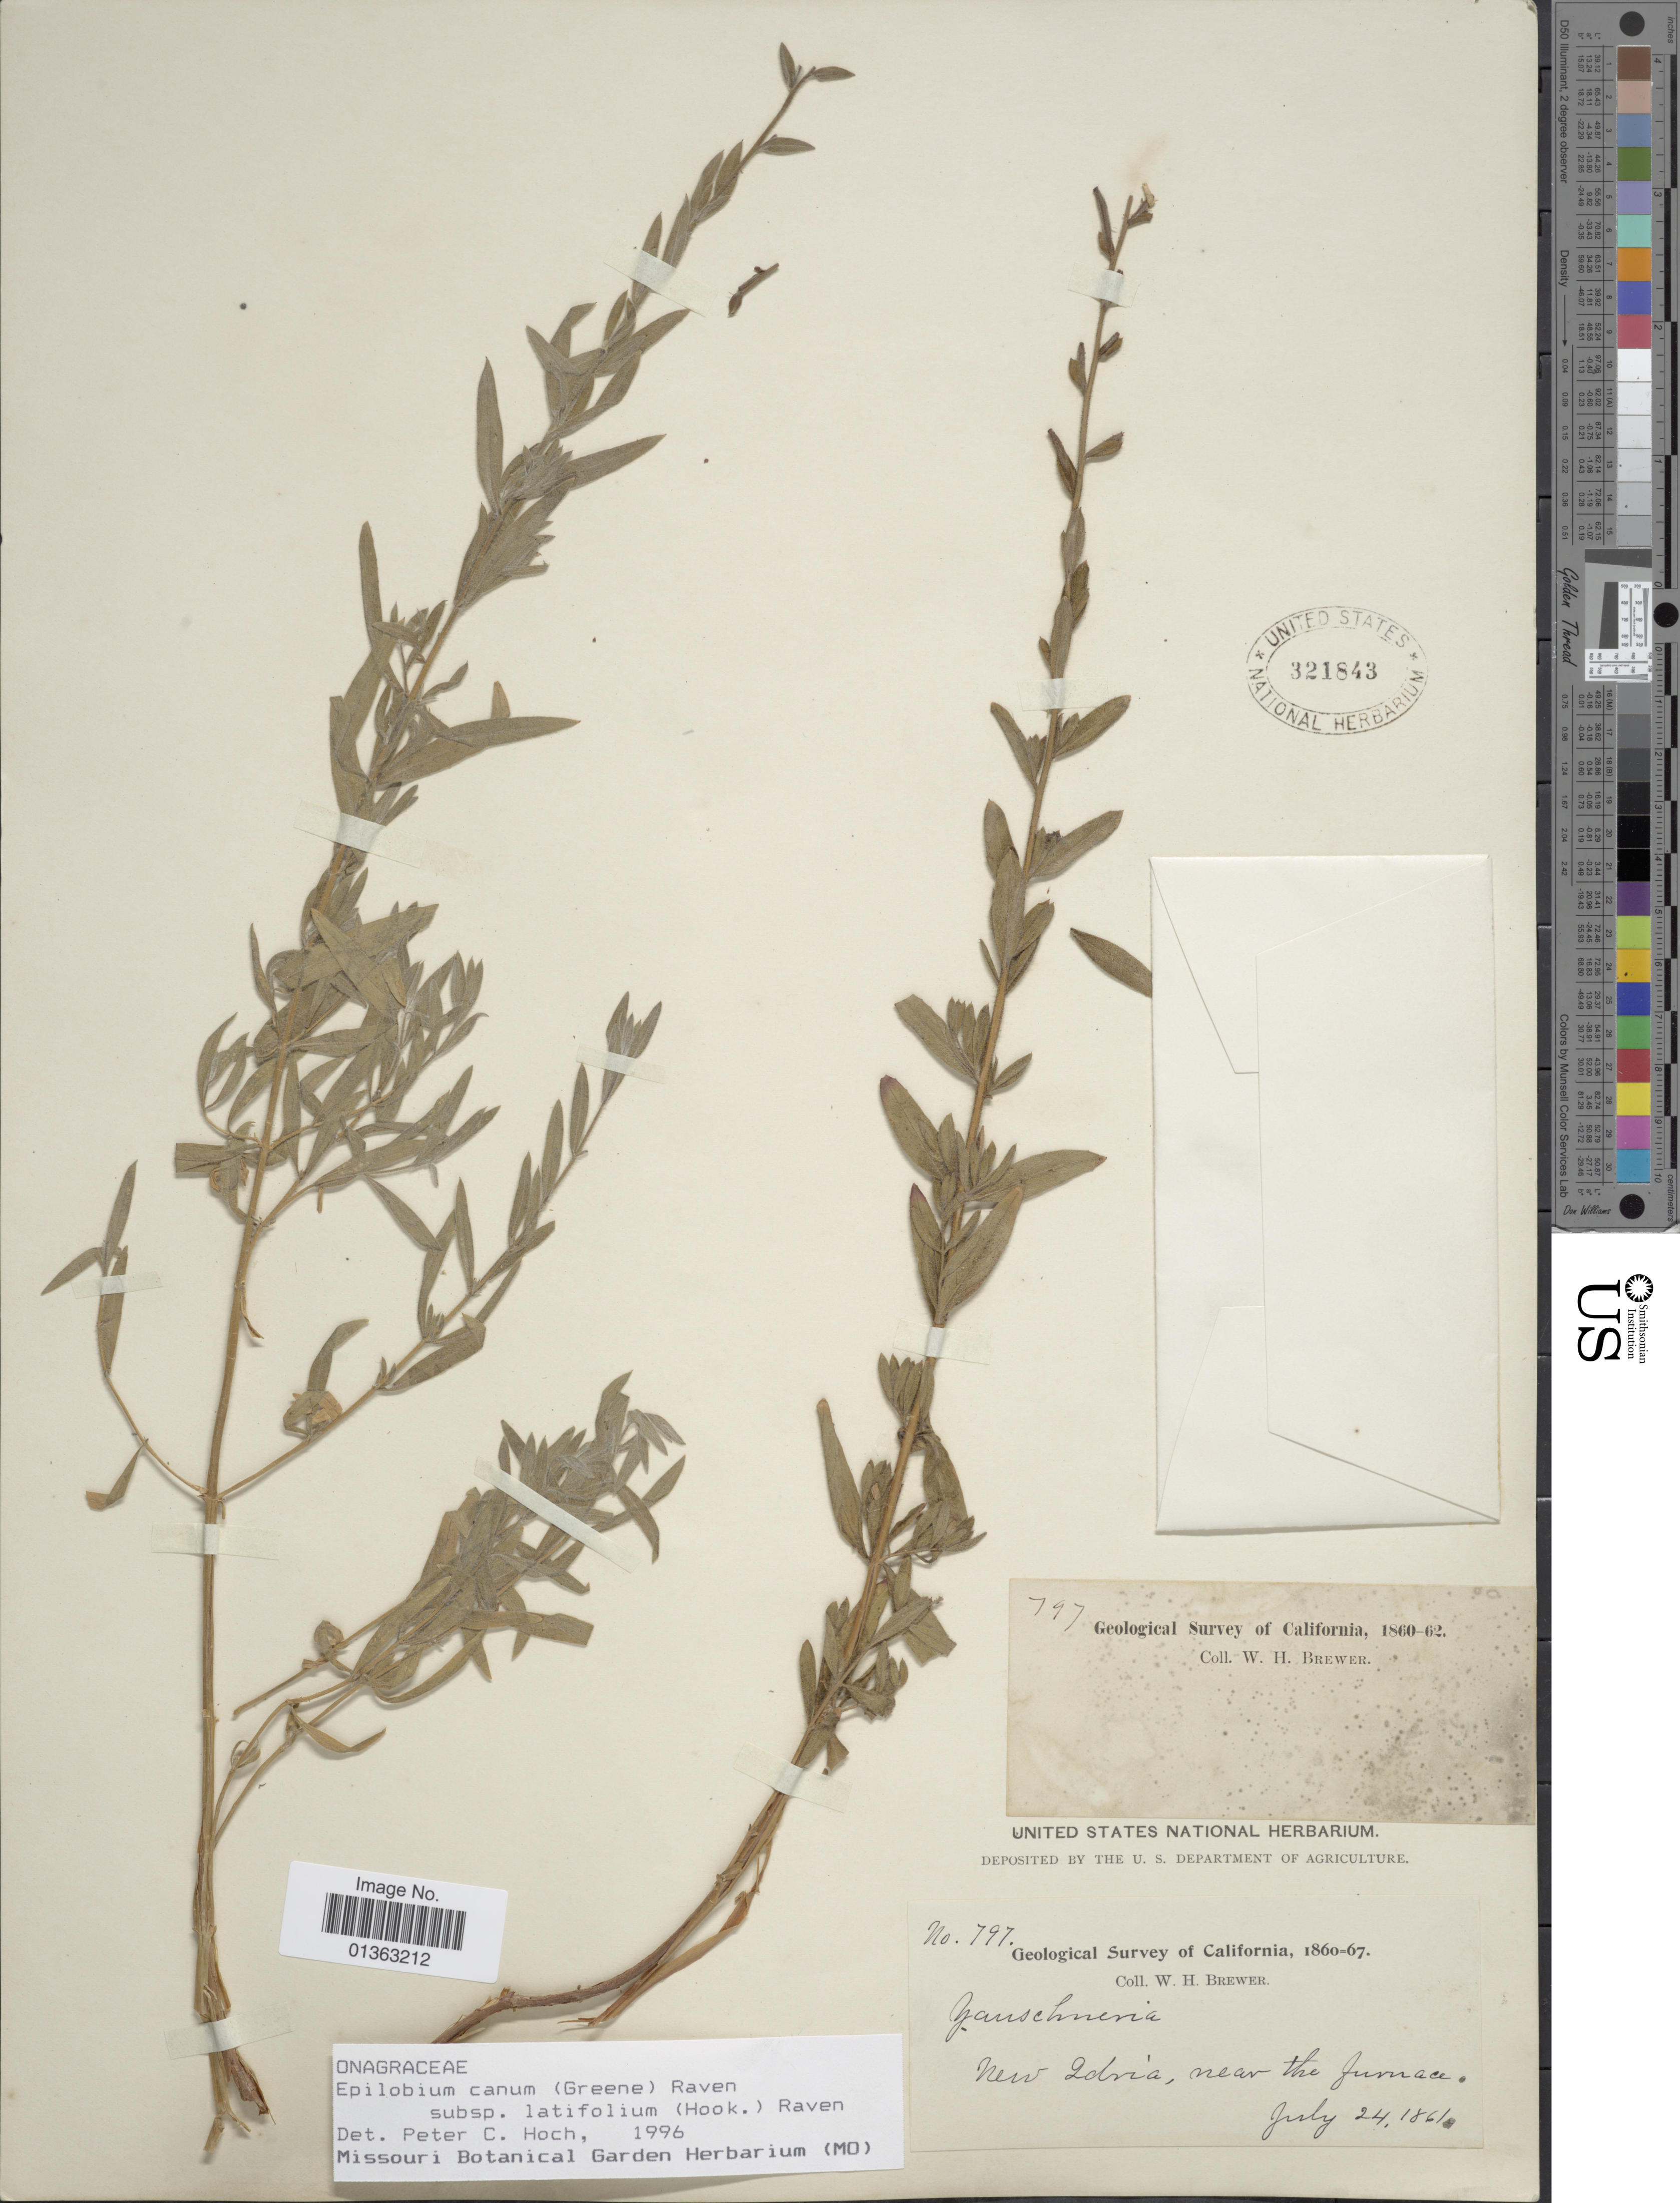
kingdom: Plantae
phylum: Tracheophyta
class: Magnoliopsida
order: Myrtales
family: Onagraceae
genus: Epilobium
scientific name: Epilobium canum subsp. latifolium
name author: (Hook.) P.H. Raven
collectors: W. H. Brewer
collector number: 797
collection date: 1861-07-24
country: United States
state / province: California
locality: New Idria, near the furnace.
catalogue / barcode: US 321843